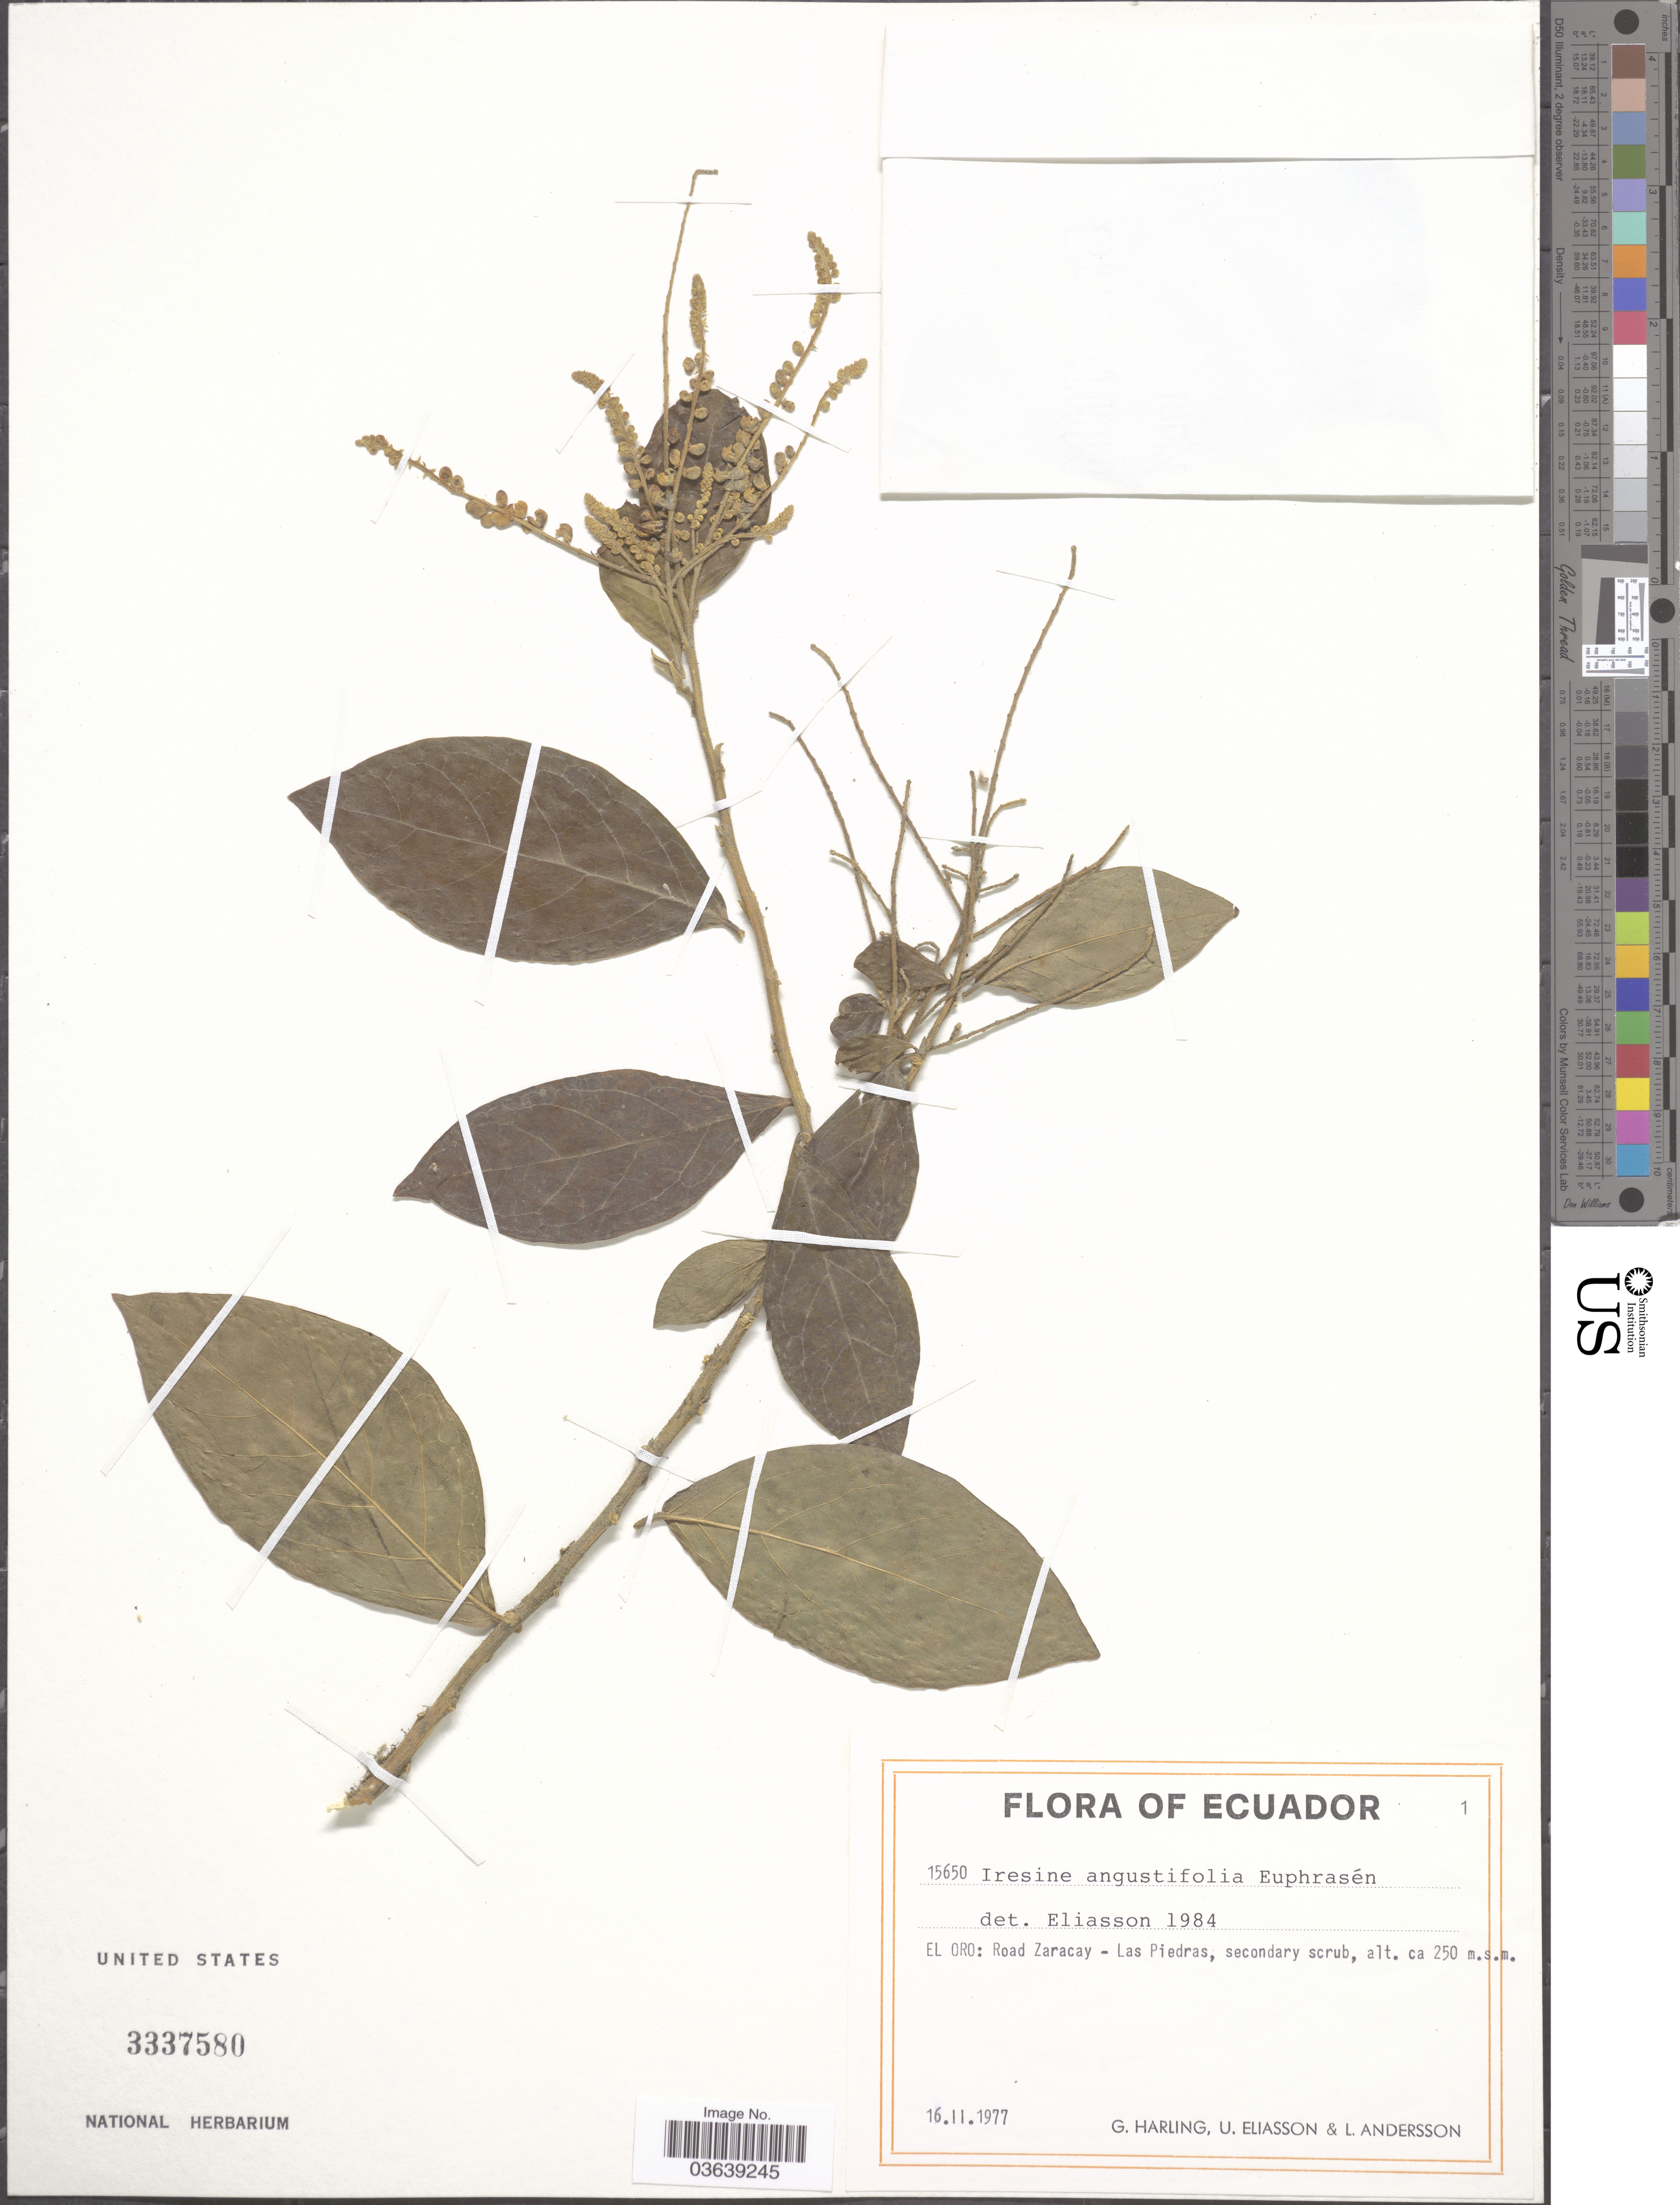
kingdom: Plantae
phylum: Tracheophyta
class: Magnoliopsida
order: Caryophyllales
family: Amaranthaceae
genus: Iresine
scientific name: Iresine angustifolia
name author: Euphrasén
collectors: G. Harling, U. Eliasson & L. Andersson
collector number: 15650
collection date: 1977-02-16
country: Ecuador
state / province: El Oro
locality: Road Zaracay - Las Piedras.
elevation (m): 250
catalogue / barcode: US 3337580